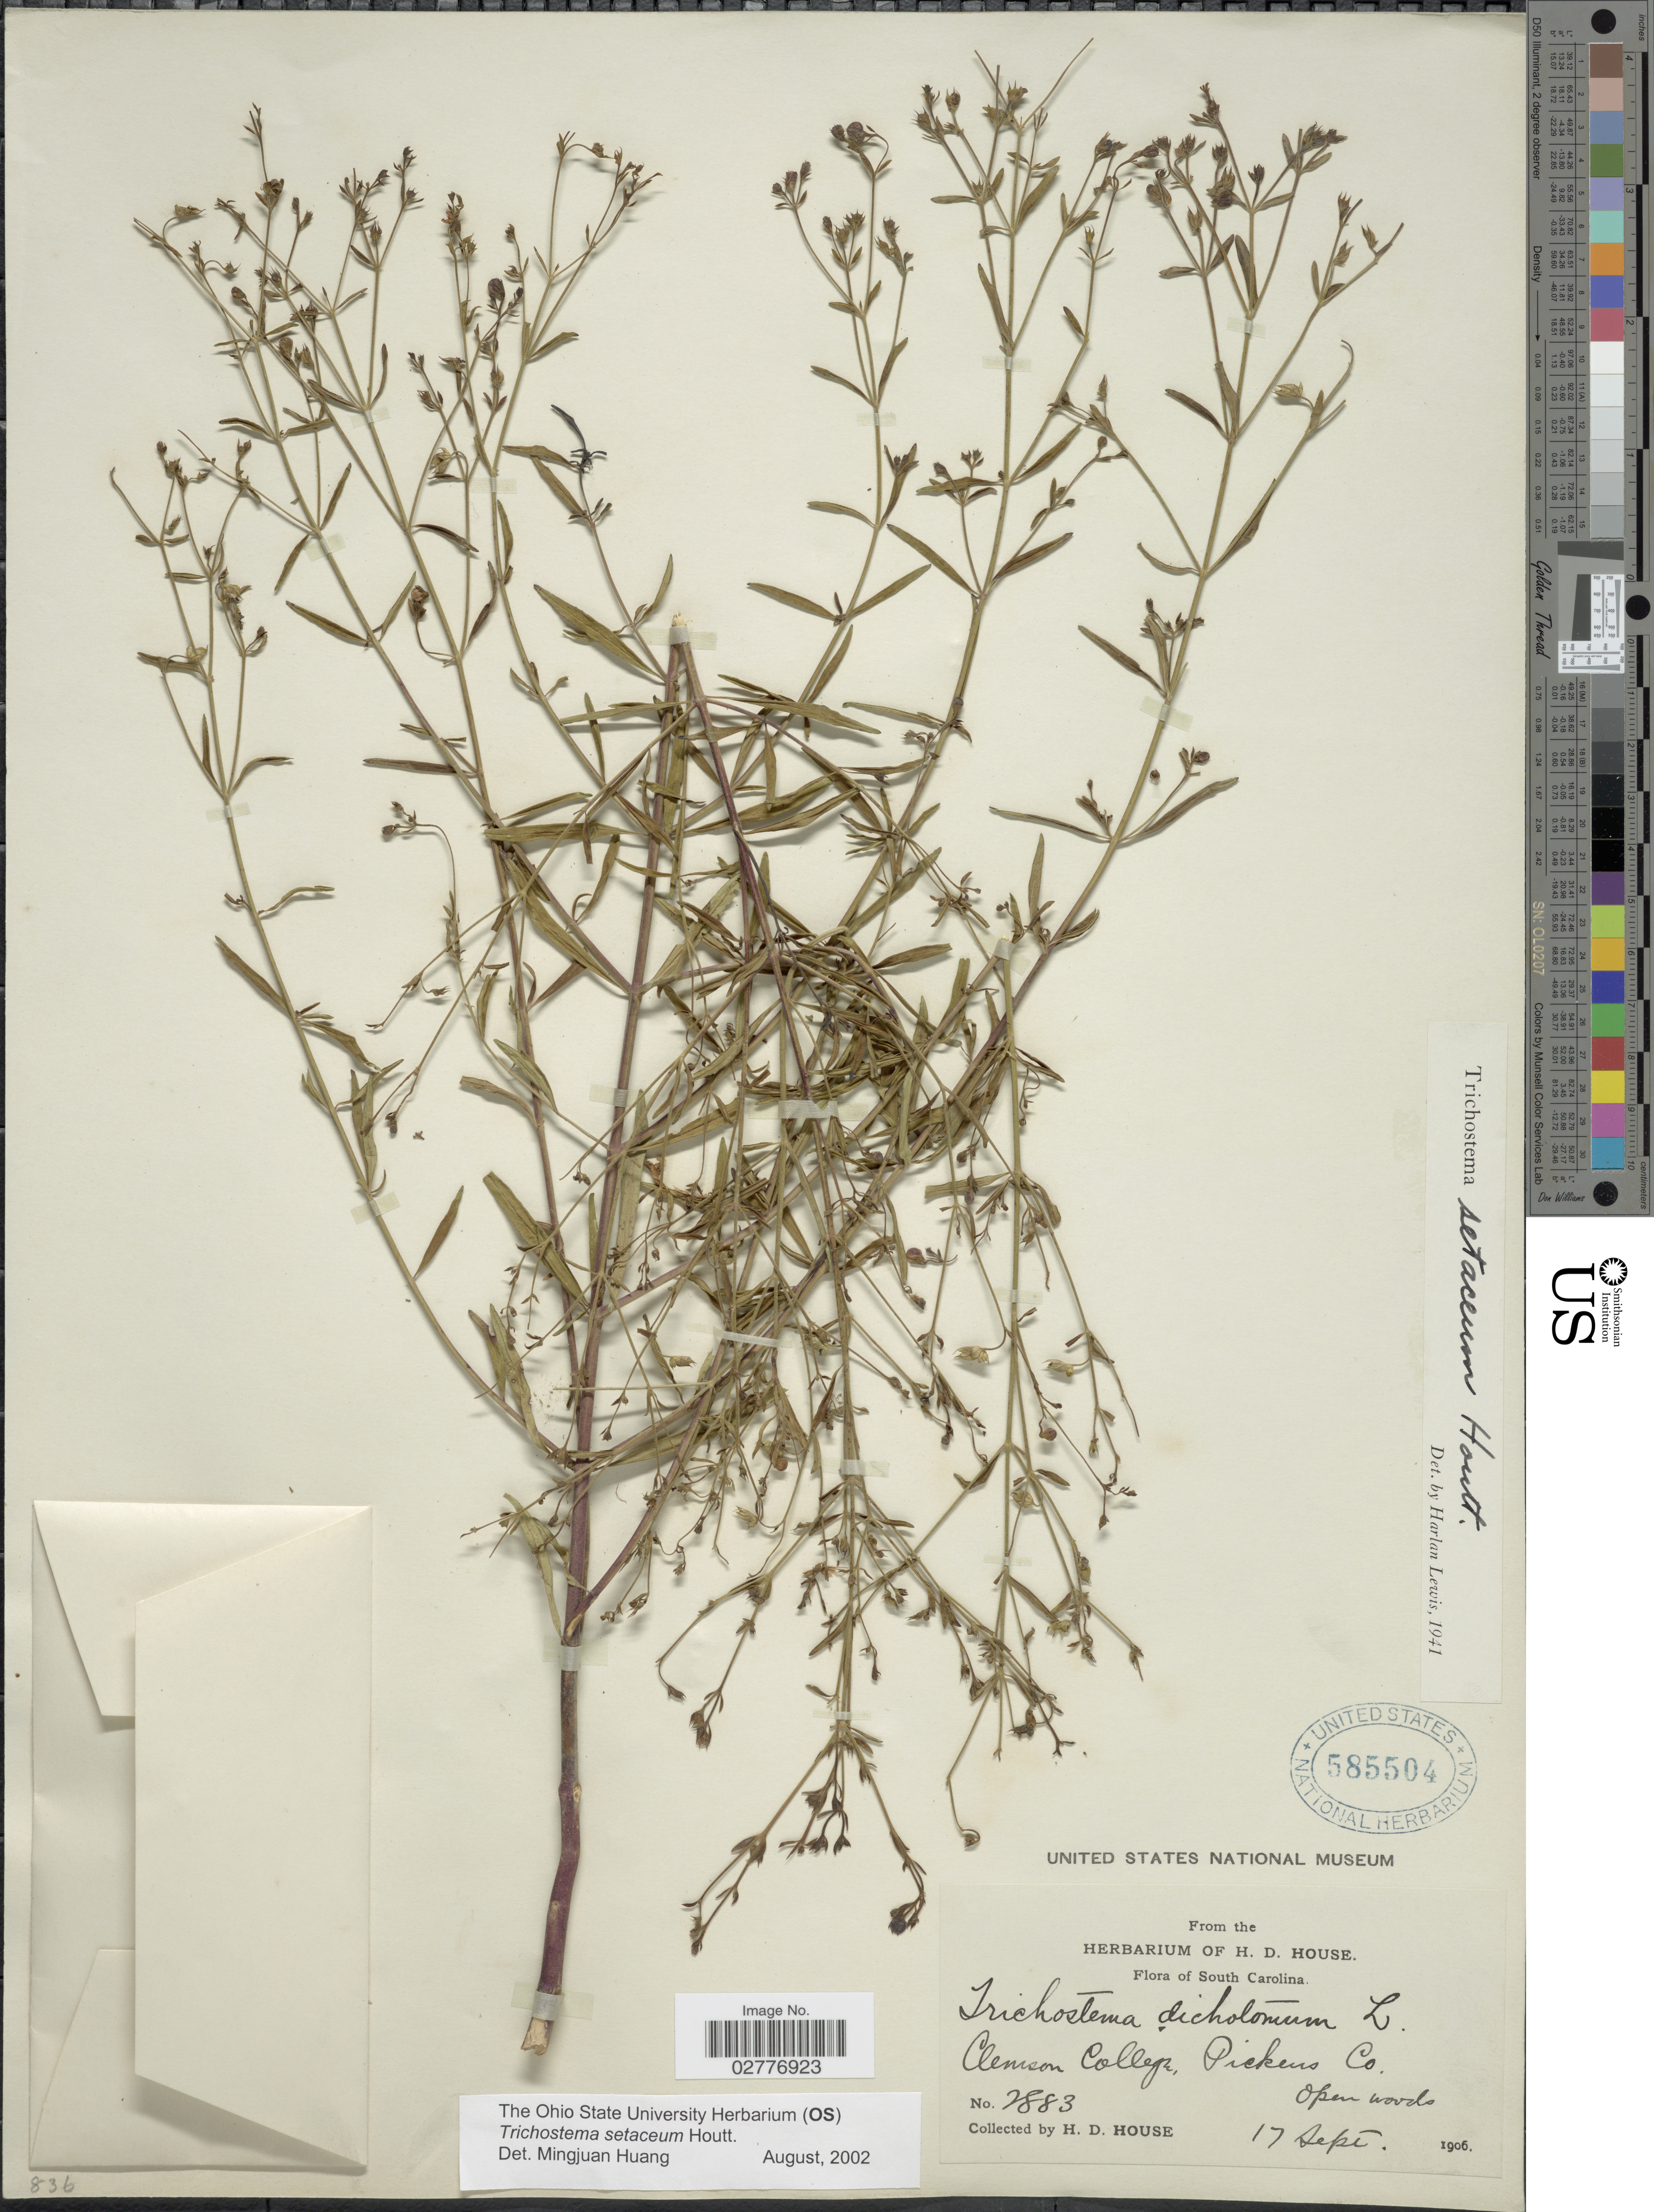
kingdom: Plantae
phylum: Tracheophyta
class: Magnoliopsida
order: Lamiales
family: Lamiaceae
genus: Trichostema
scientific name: Trichostema setaceum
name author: Houtt.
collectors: H. D. House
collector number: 2883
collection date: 1906-09-17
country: United States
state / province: South Carolina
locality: Clemson College, Pickens Co.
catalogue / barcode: US 585504